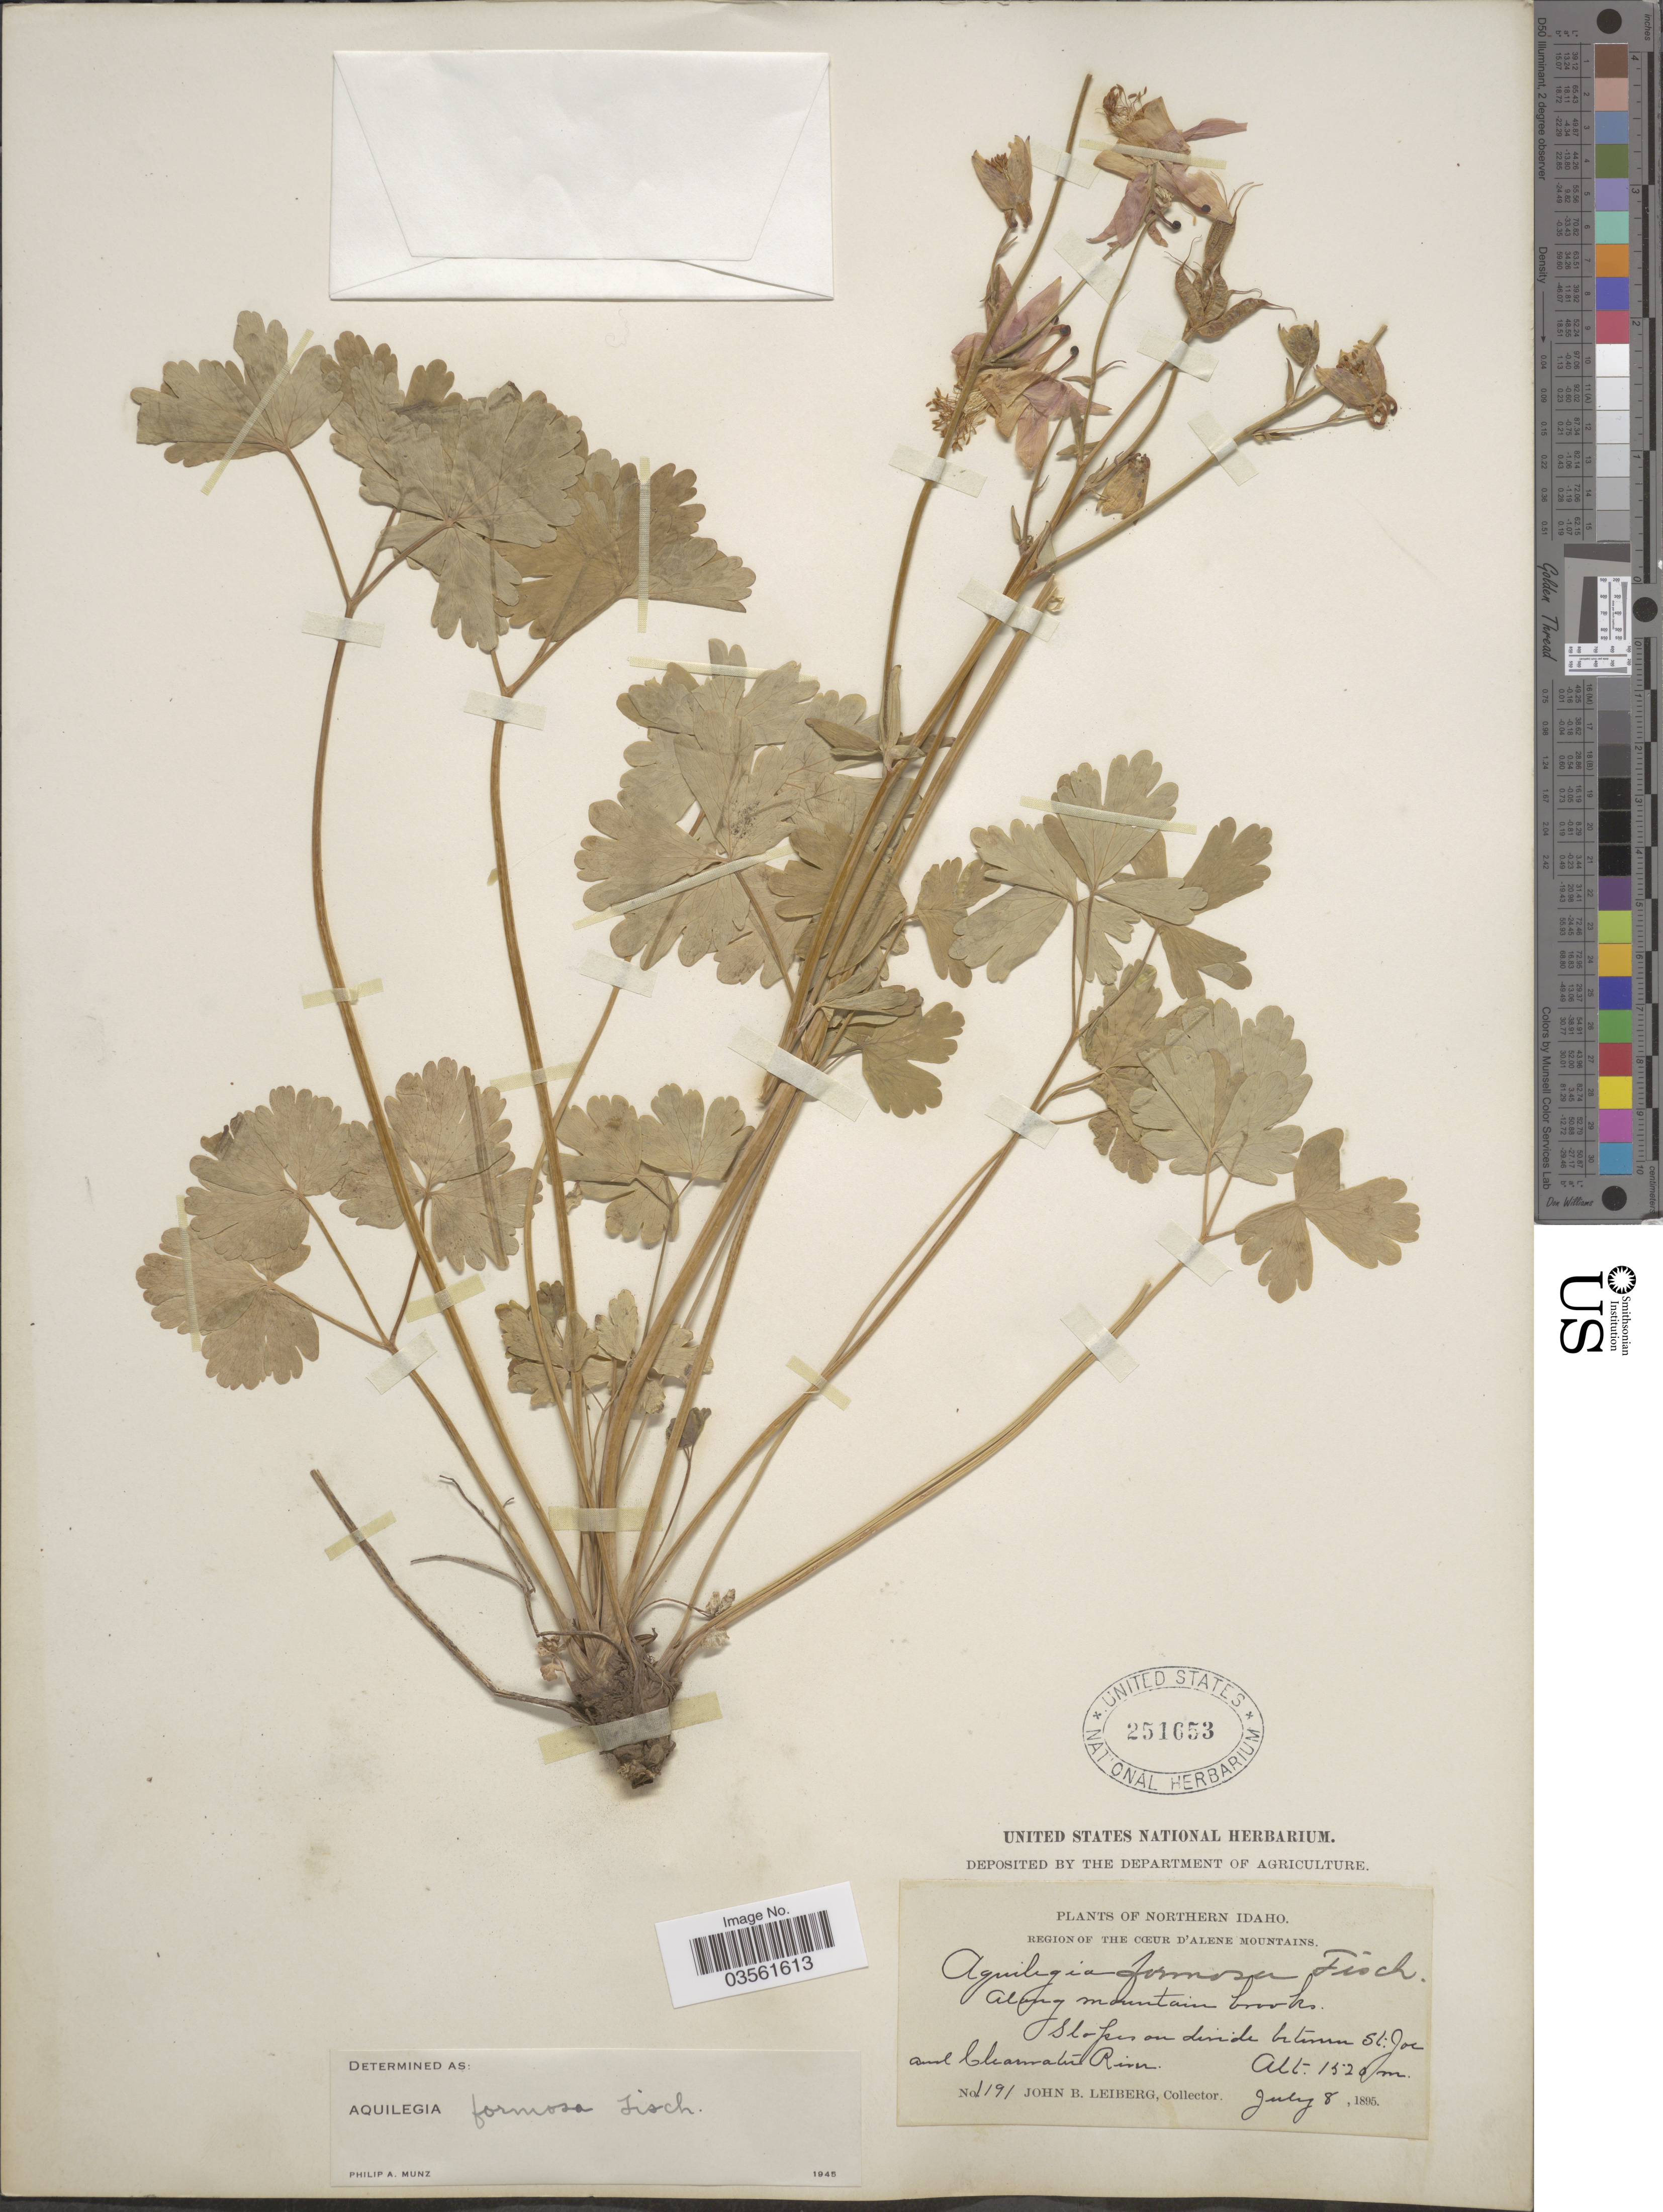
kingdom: Plantae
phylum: Tracheophyta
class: Magnoliopsida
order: Ranunculales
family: Ranunculaceae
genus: Aquilegia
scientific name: Aquilegia formosa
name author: Fisch. ex DC.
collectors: J. B. Leiberg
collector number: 1191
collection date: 1895-07-08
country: United States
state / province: Idaho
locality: Northern Idaho, Region of the Coeur d'Alene Mountains. Along mountain brooks, slopes on divide between St. Joe and Clearwater River.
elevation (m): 1520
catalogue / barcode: US 251653